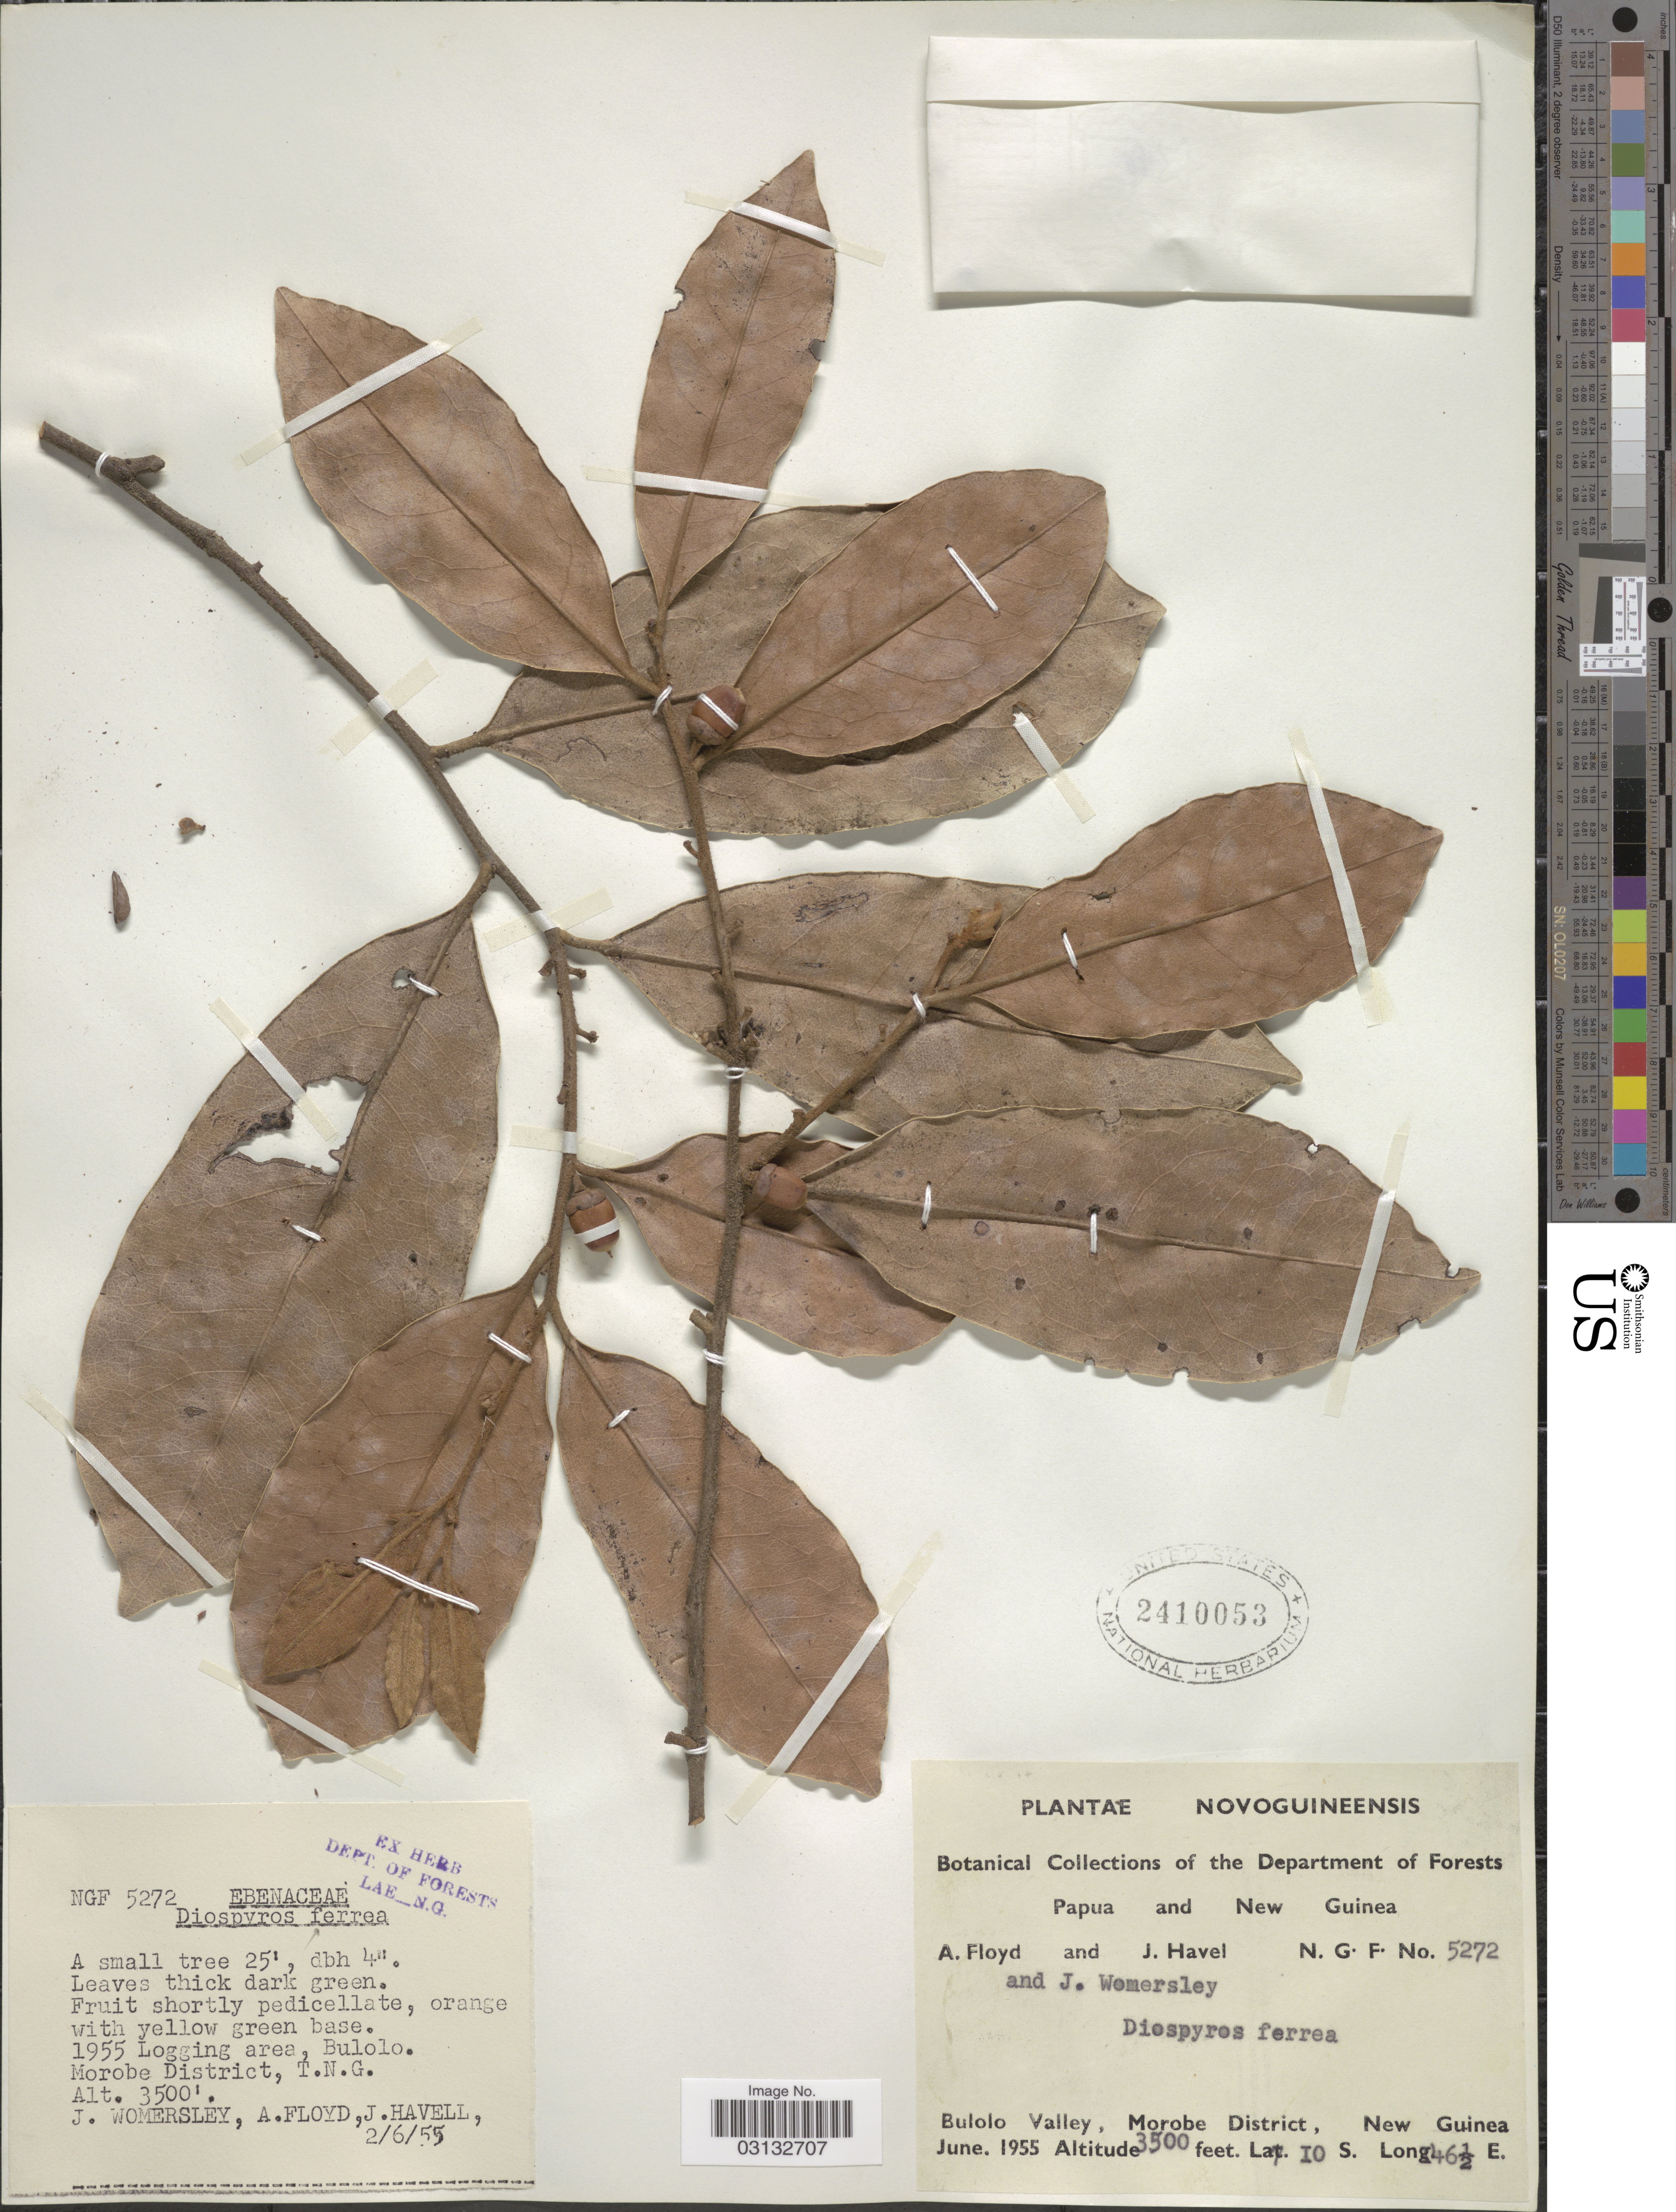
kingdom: Plantae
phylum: Tracheophyta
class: Magnoliopsida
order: Ericales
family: Ebenaceae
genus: Diospyros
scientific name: Diospyros ferrea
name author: (Willd.) Bakh.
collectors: J. S. Womersley, A. Floyd & J. Havel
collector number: NGF5272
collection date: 1955-06-02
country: Papua New Guinea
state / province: Morobe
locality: Bulolo Valley, Morobe District, New Guinea.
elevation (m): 1067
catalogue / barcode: US 2410053